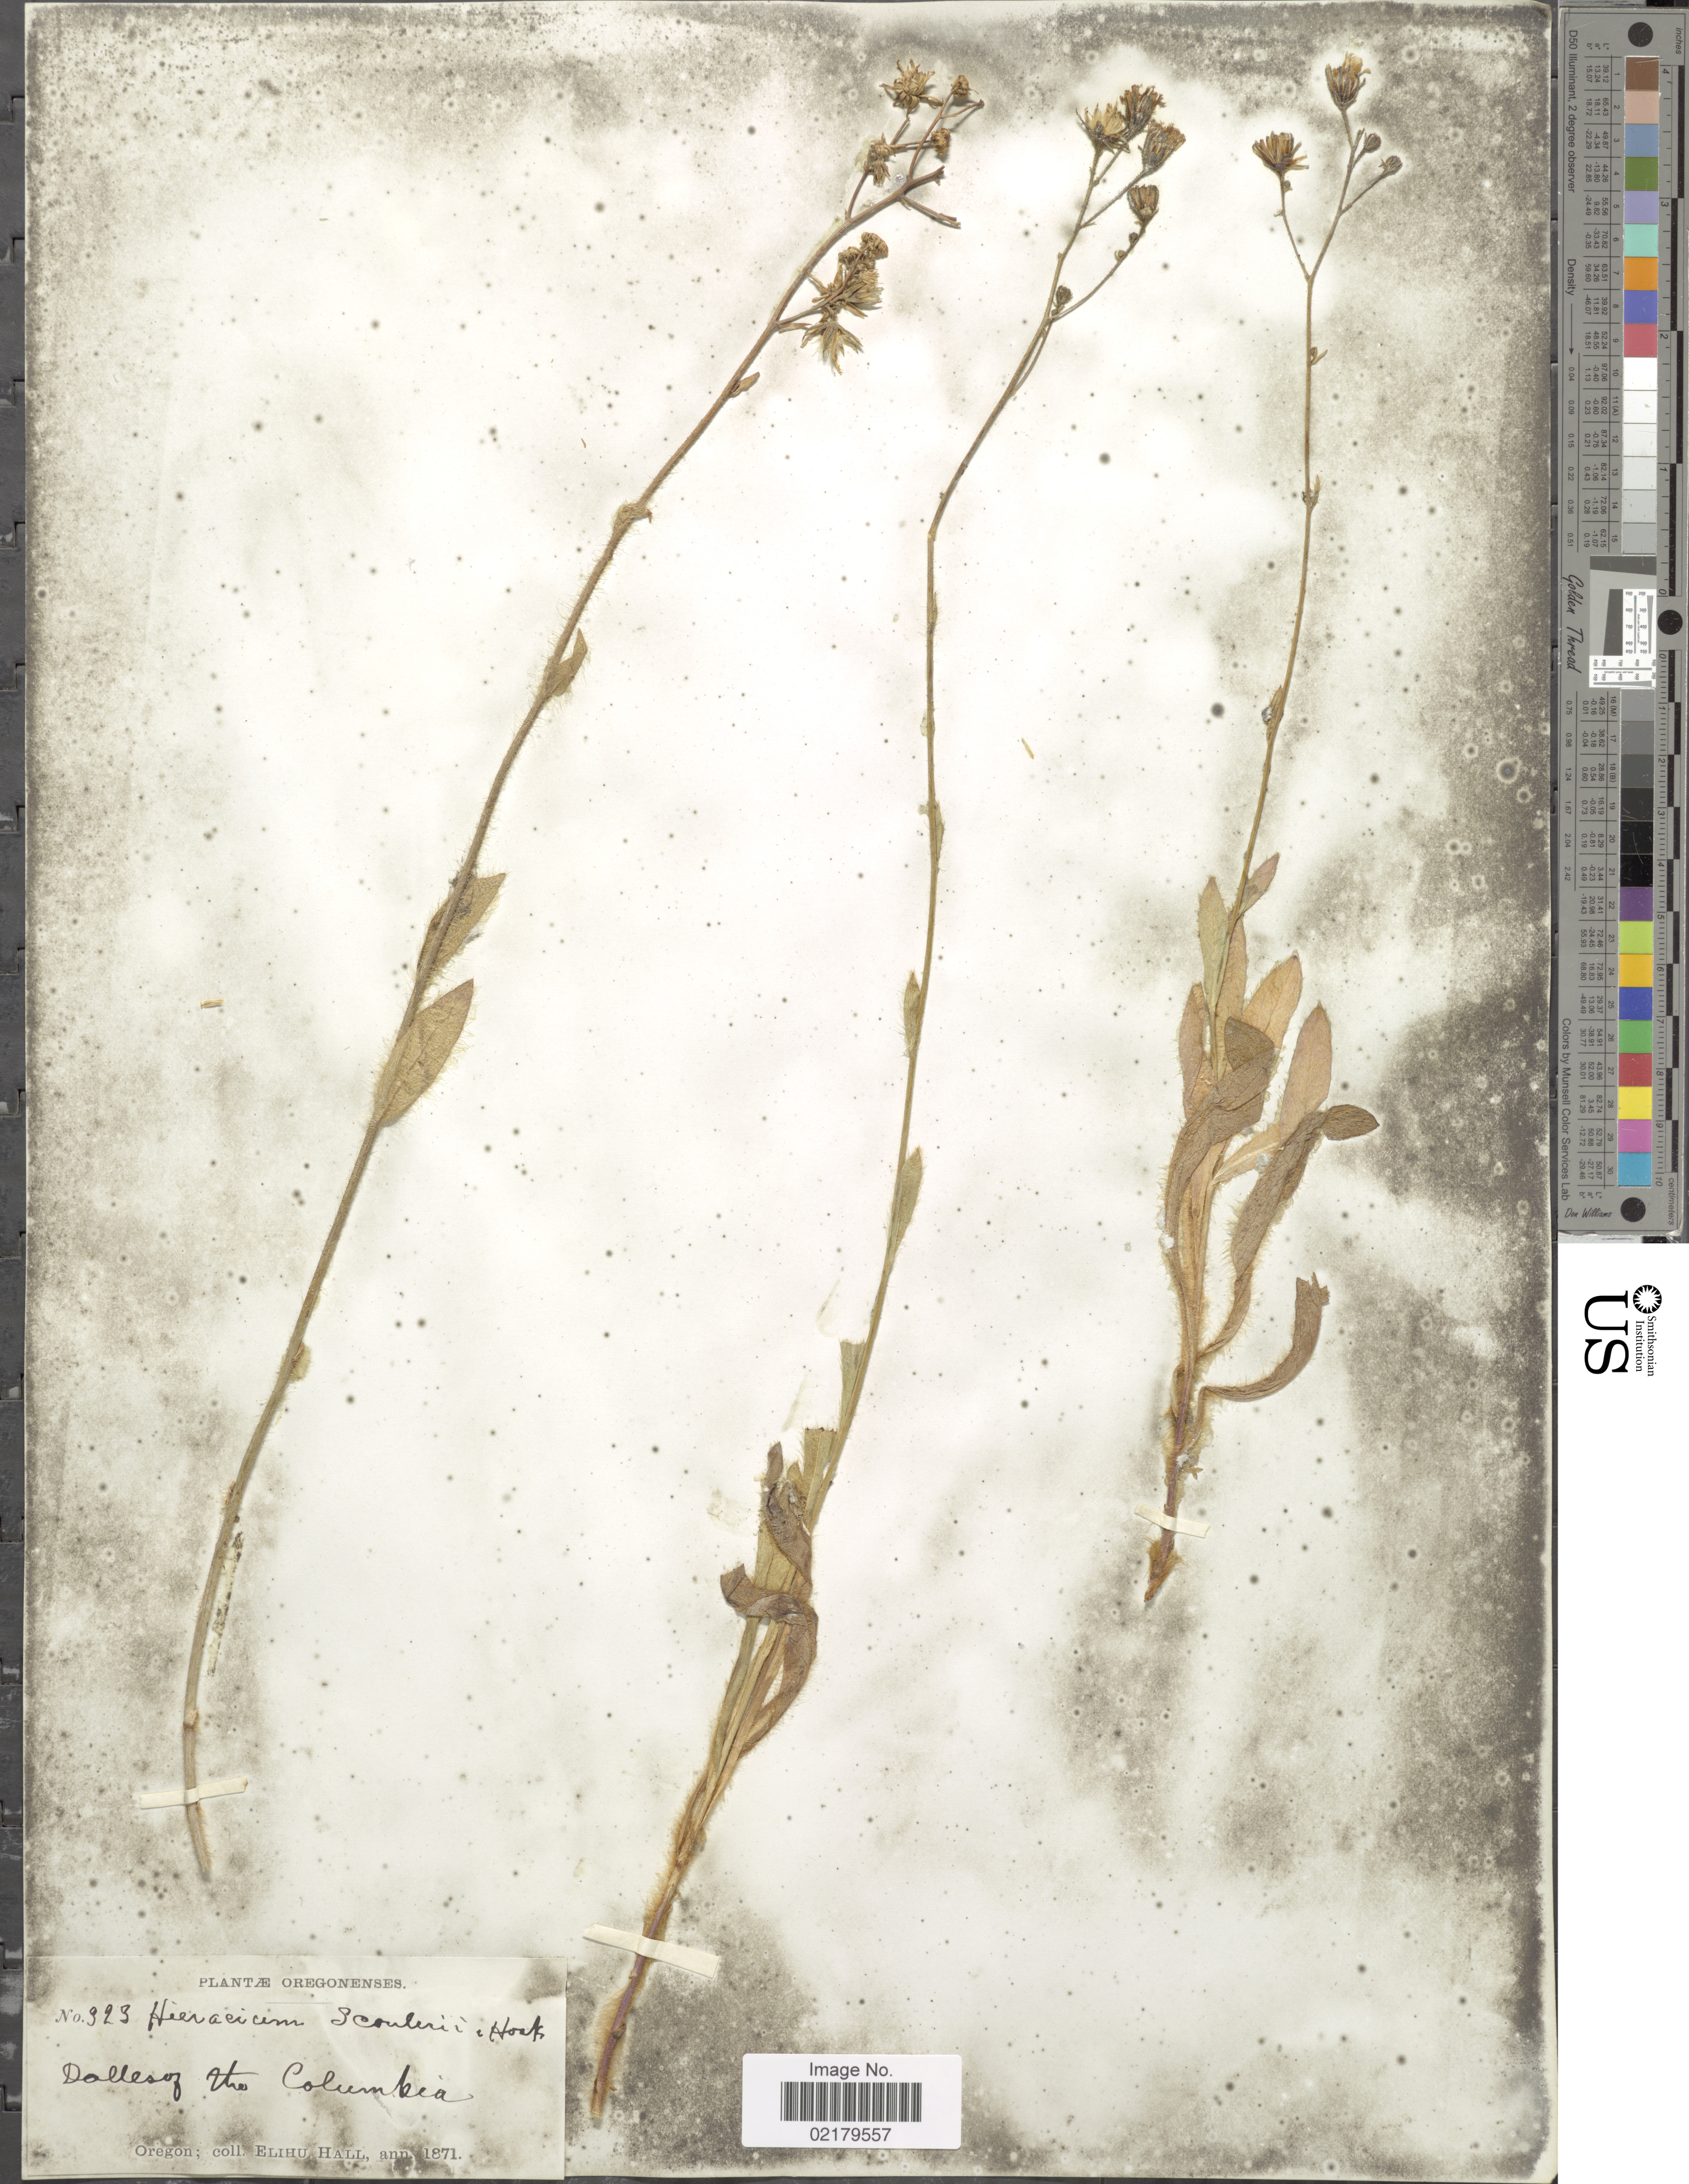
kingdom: Plantae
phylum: Tracheophyta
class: Magnoliopsida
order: Asterales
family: Asteraceae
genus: Hieracium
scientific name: Hieracium scouleri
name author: Hook.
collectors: E. Hall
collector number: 323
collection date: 1871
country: United States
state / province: Oregon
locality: Dalles of the Columbia